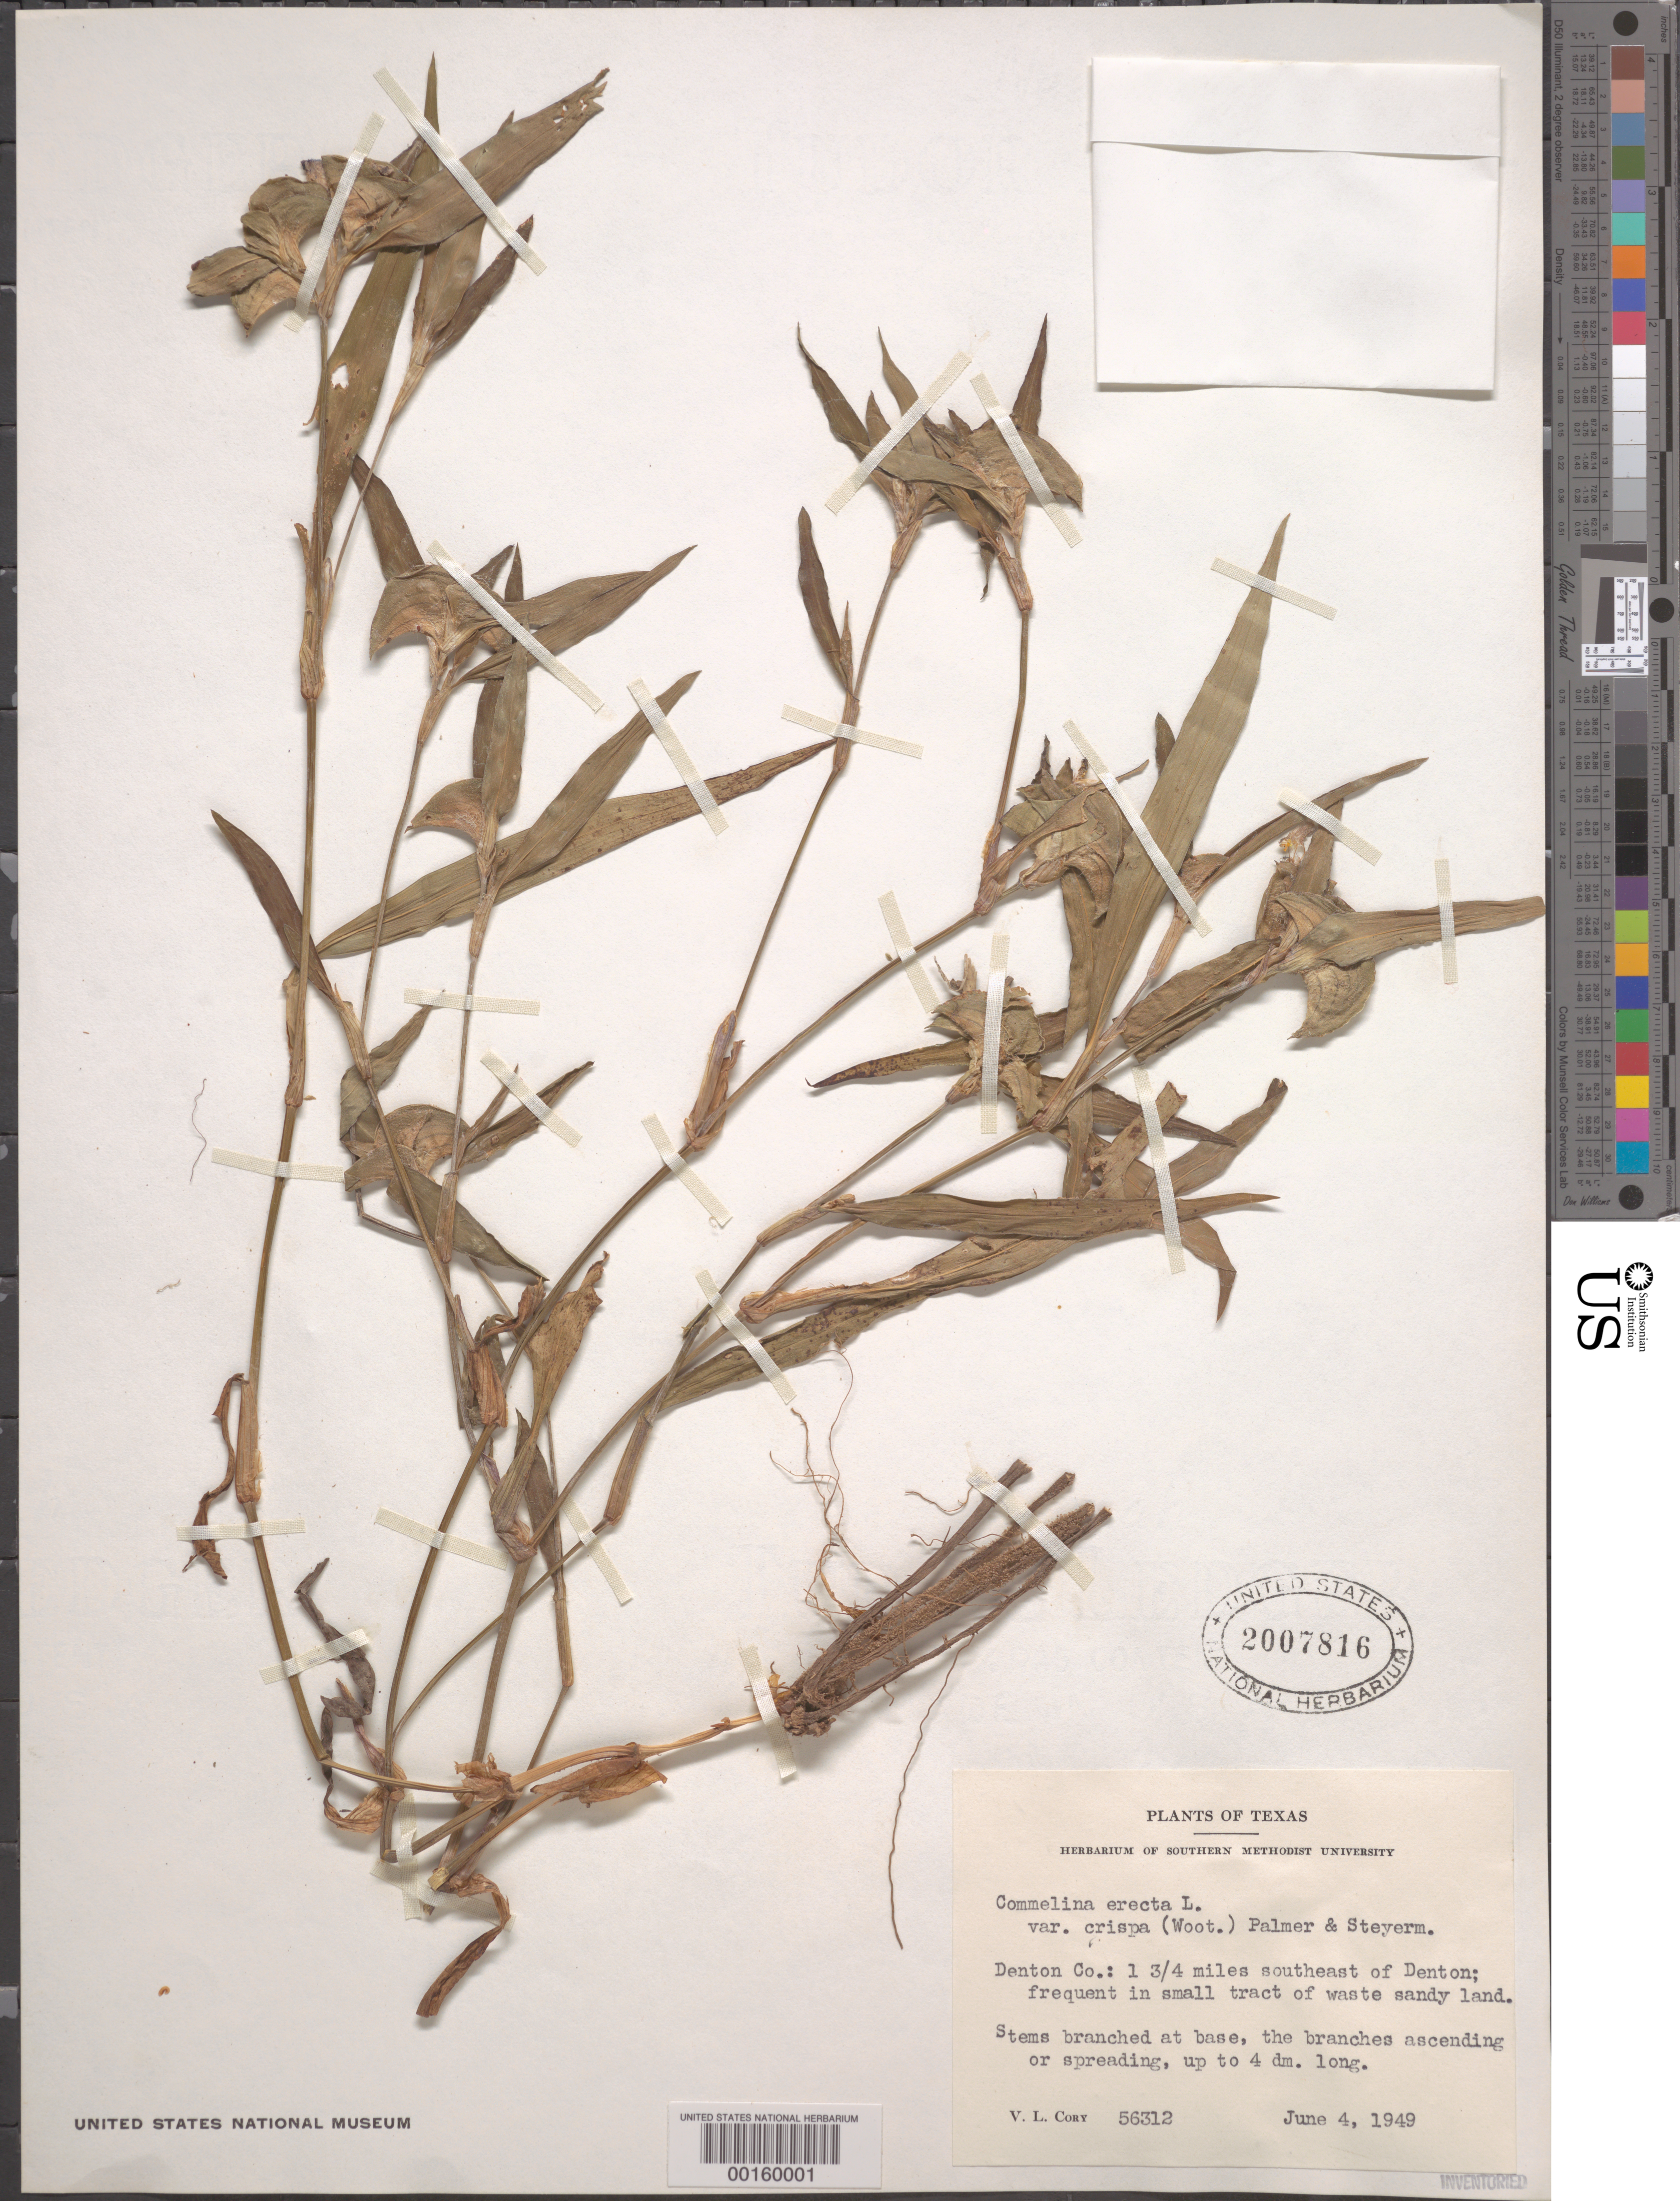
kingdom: Plantae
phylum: Tracheophyta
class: Liliopsida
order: Commelinales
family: Commelinaceae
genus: Commelina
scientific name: Commelina erecta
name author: L.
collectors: V. Cory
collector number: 56312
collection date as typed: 04 Jun 1949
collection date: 1949-06-04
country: United States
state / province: Texas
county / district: Denton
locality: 1.75 mi se of denton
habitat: Small tract of sandy waste land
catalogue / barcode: US 2007816